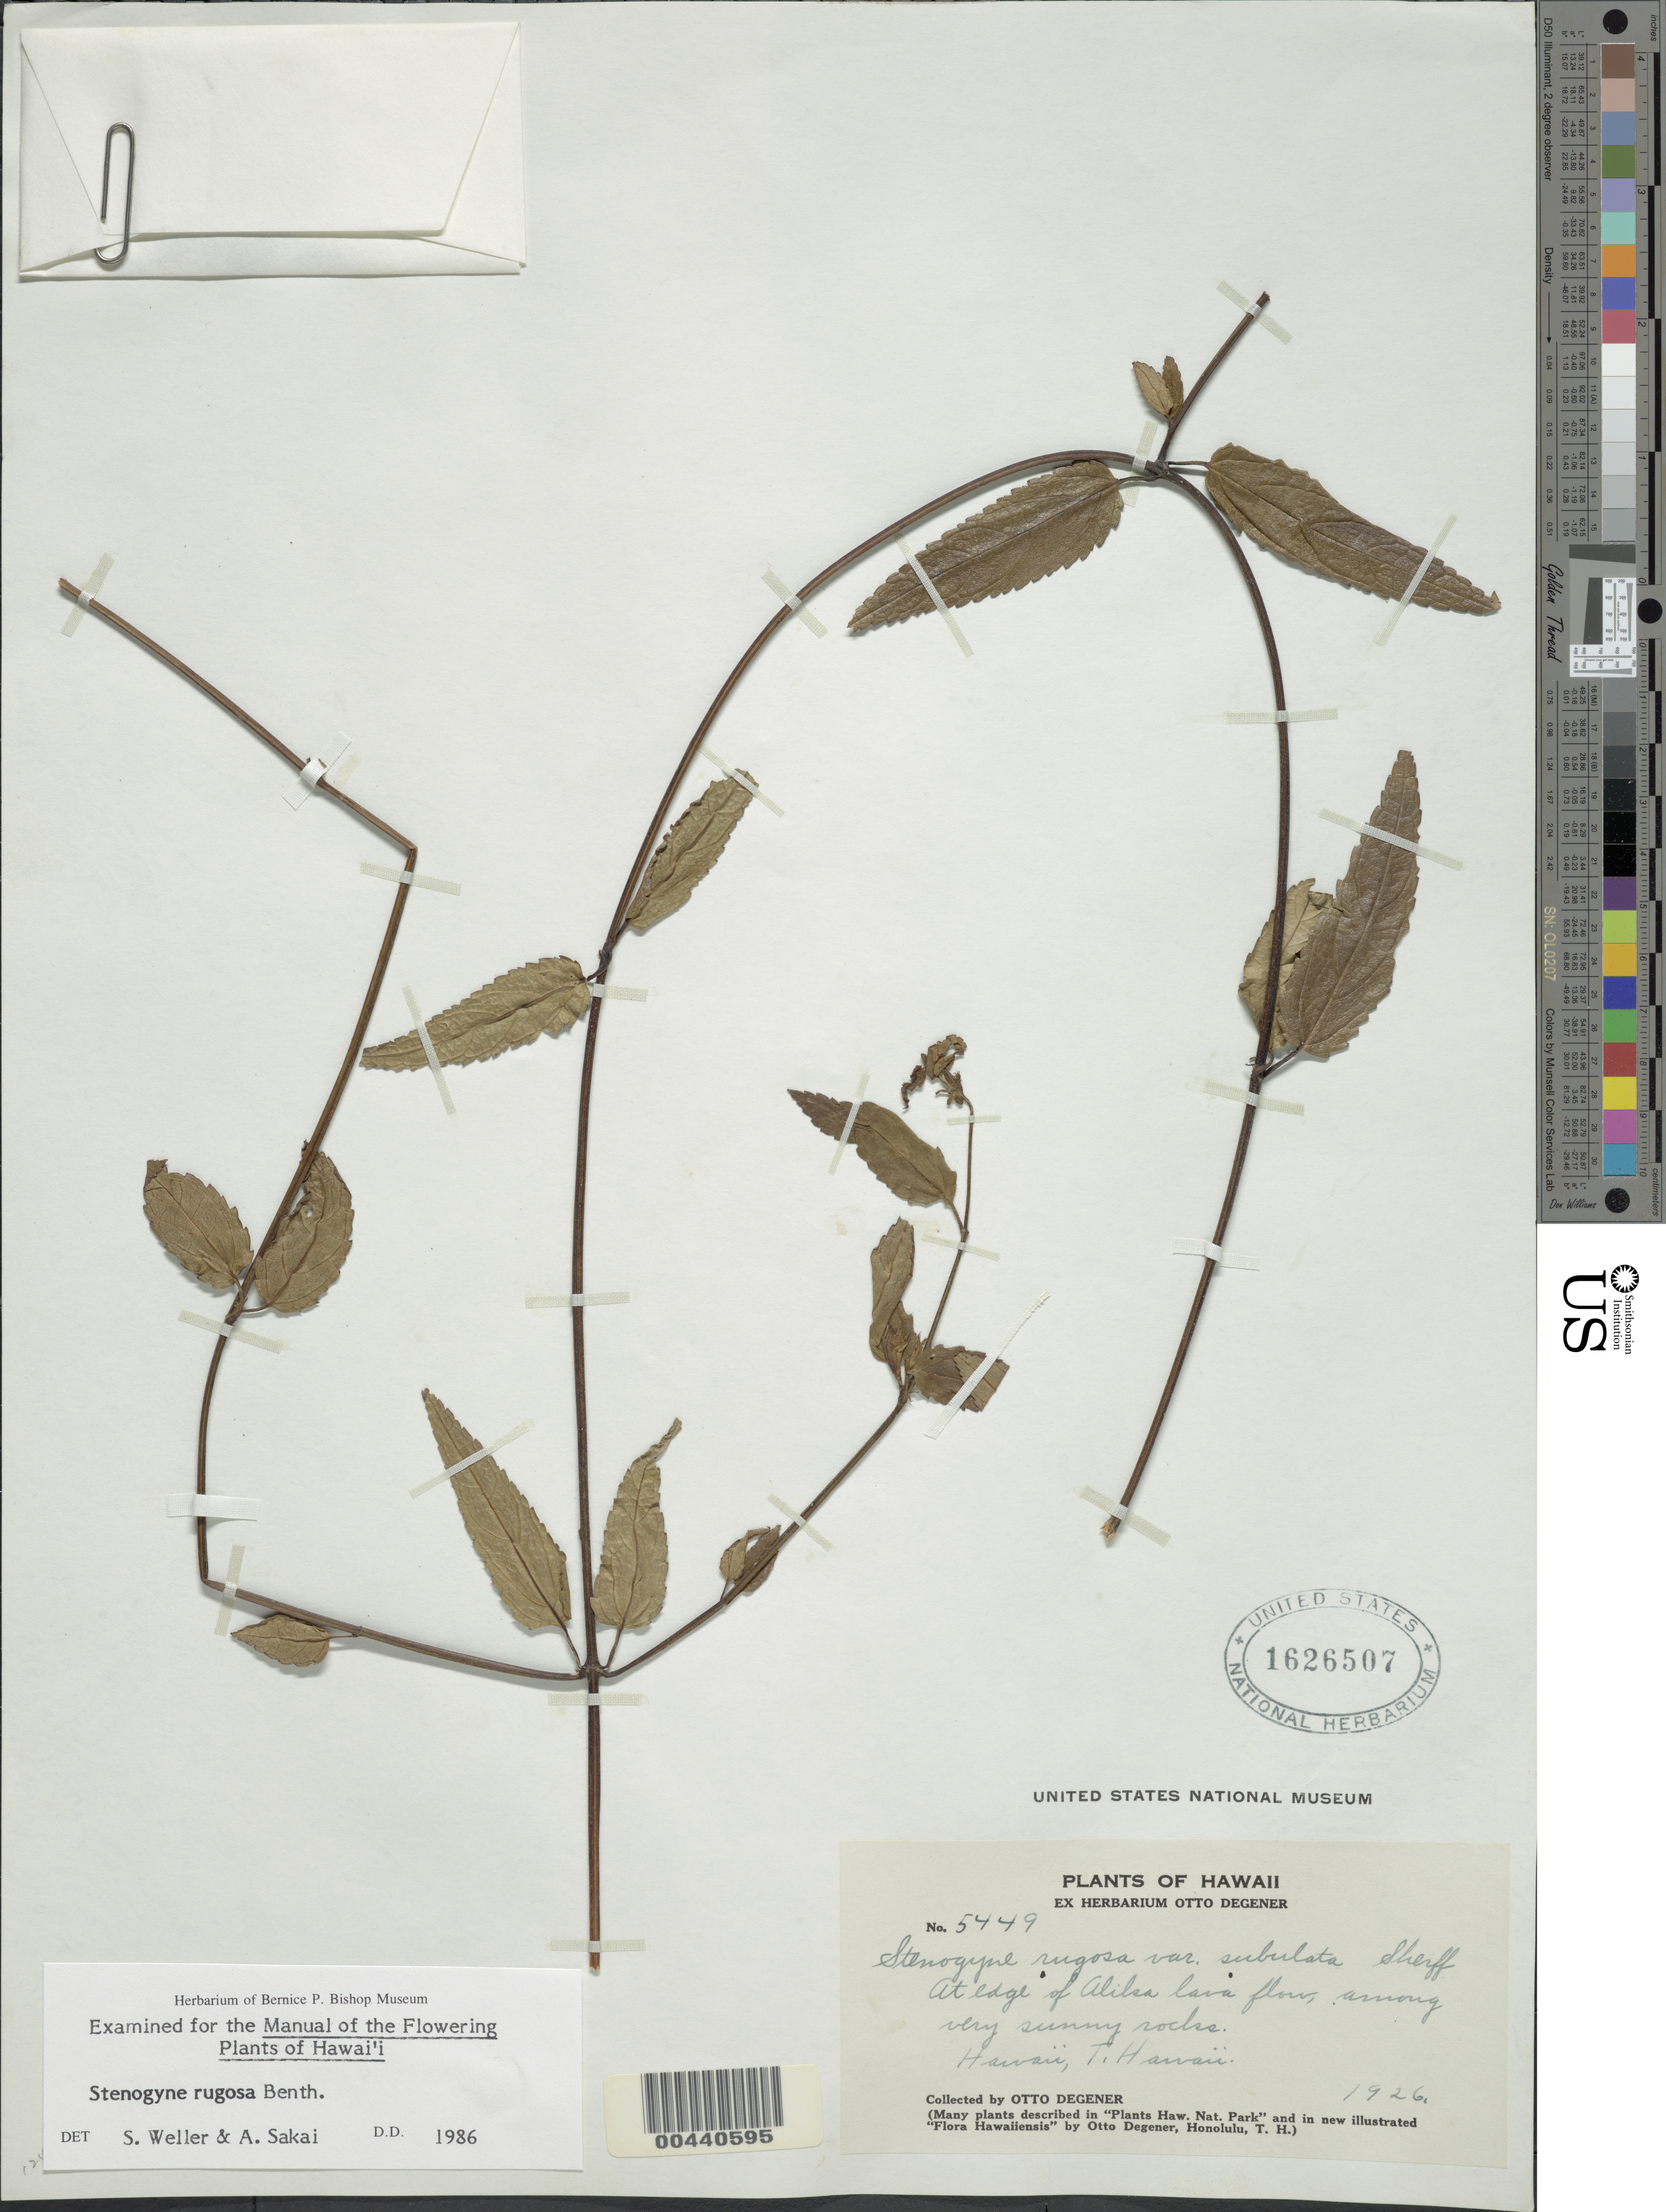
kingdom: Plantae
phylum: Tracheophyta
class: Magnoliopsida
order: Lamiales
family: Lamiaceae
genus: Stenogyne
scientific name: Stenogyne rugosa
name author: Benth.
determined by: Weller, Stephen G., (UNITED STATES)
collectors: O. Degener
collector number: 5449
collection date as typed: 1926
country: United States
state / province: Hawaii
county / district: Hawaii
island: Hawaii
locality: At edge of Alika lava flow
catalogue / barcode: US 1626507